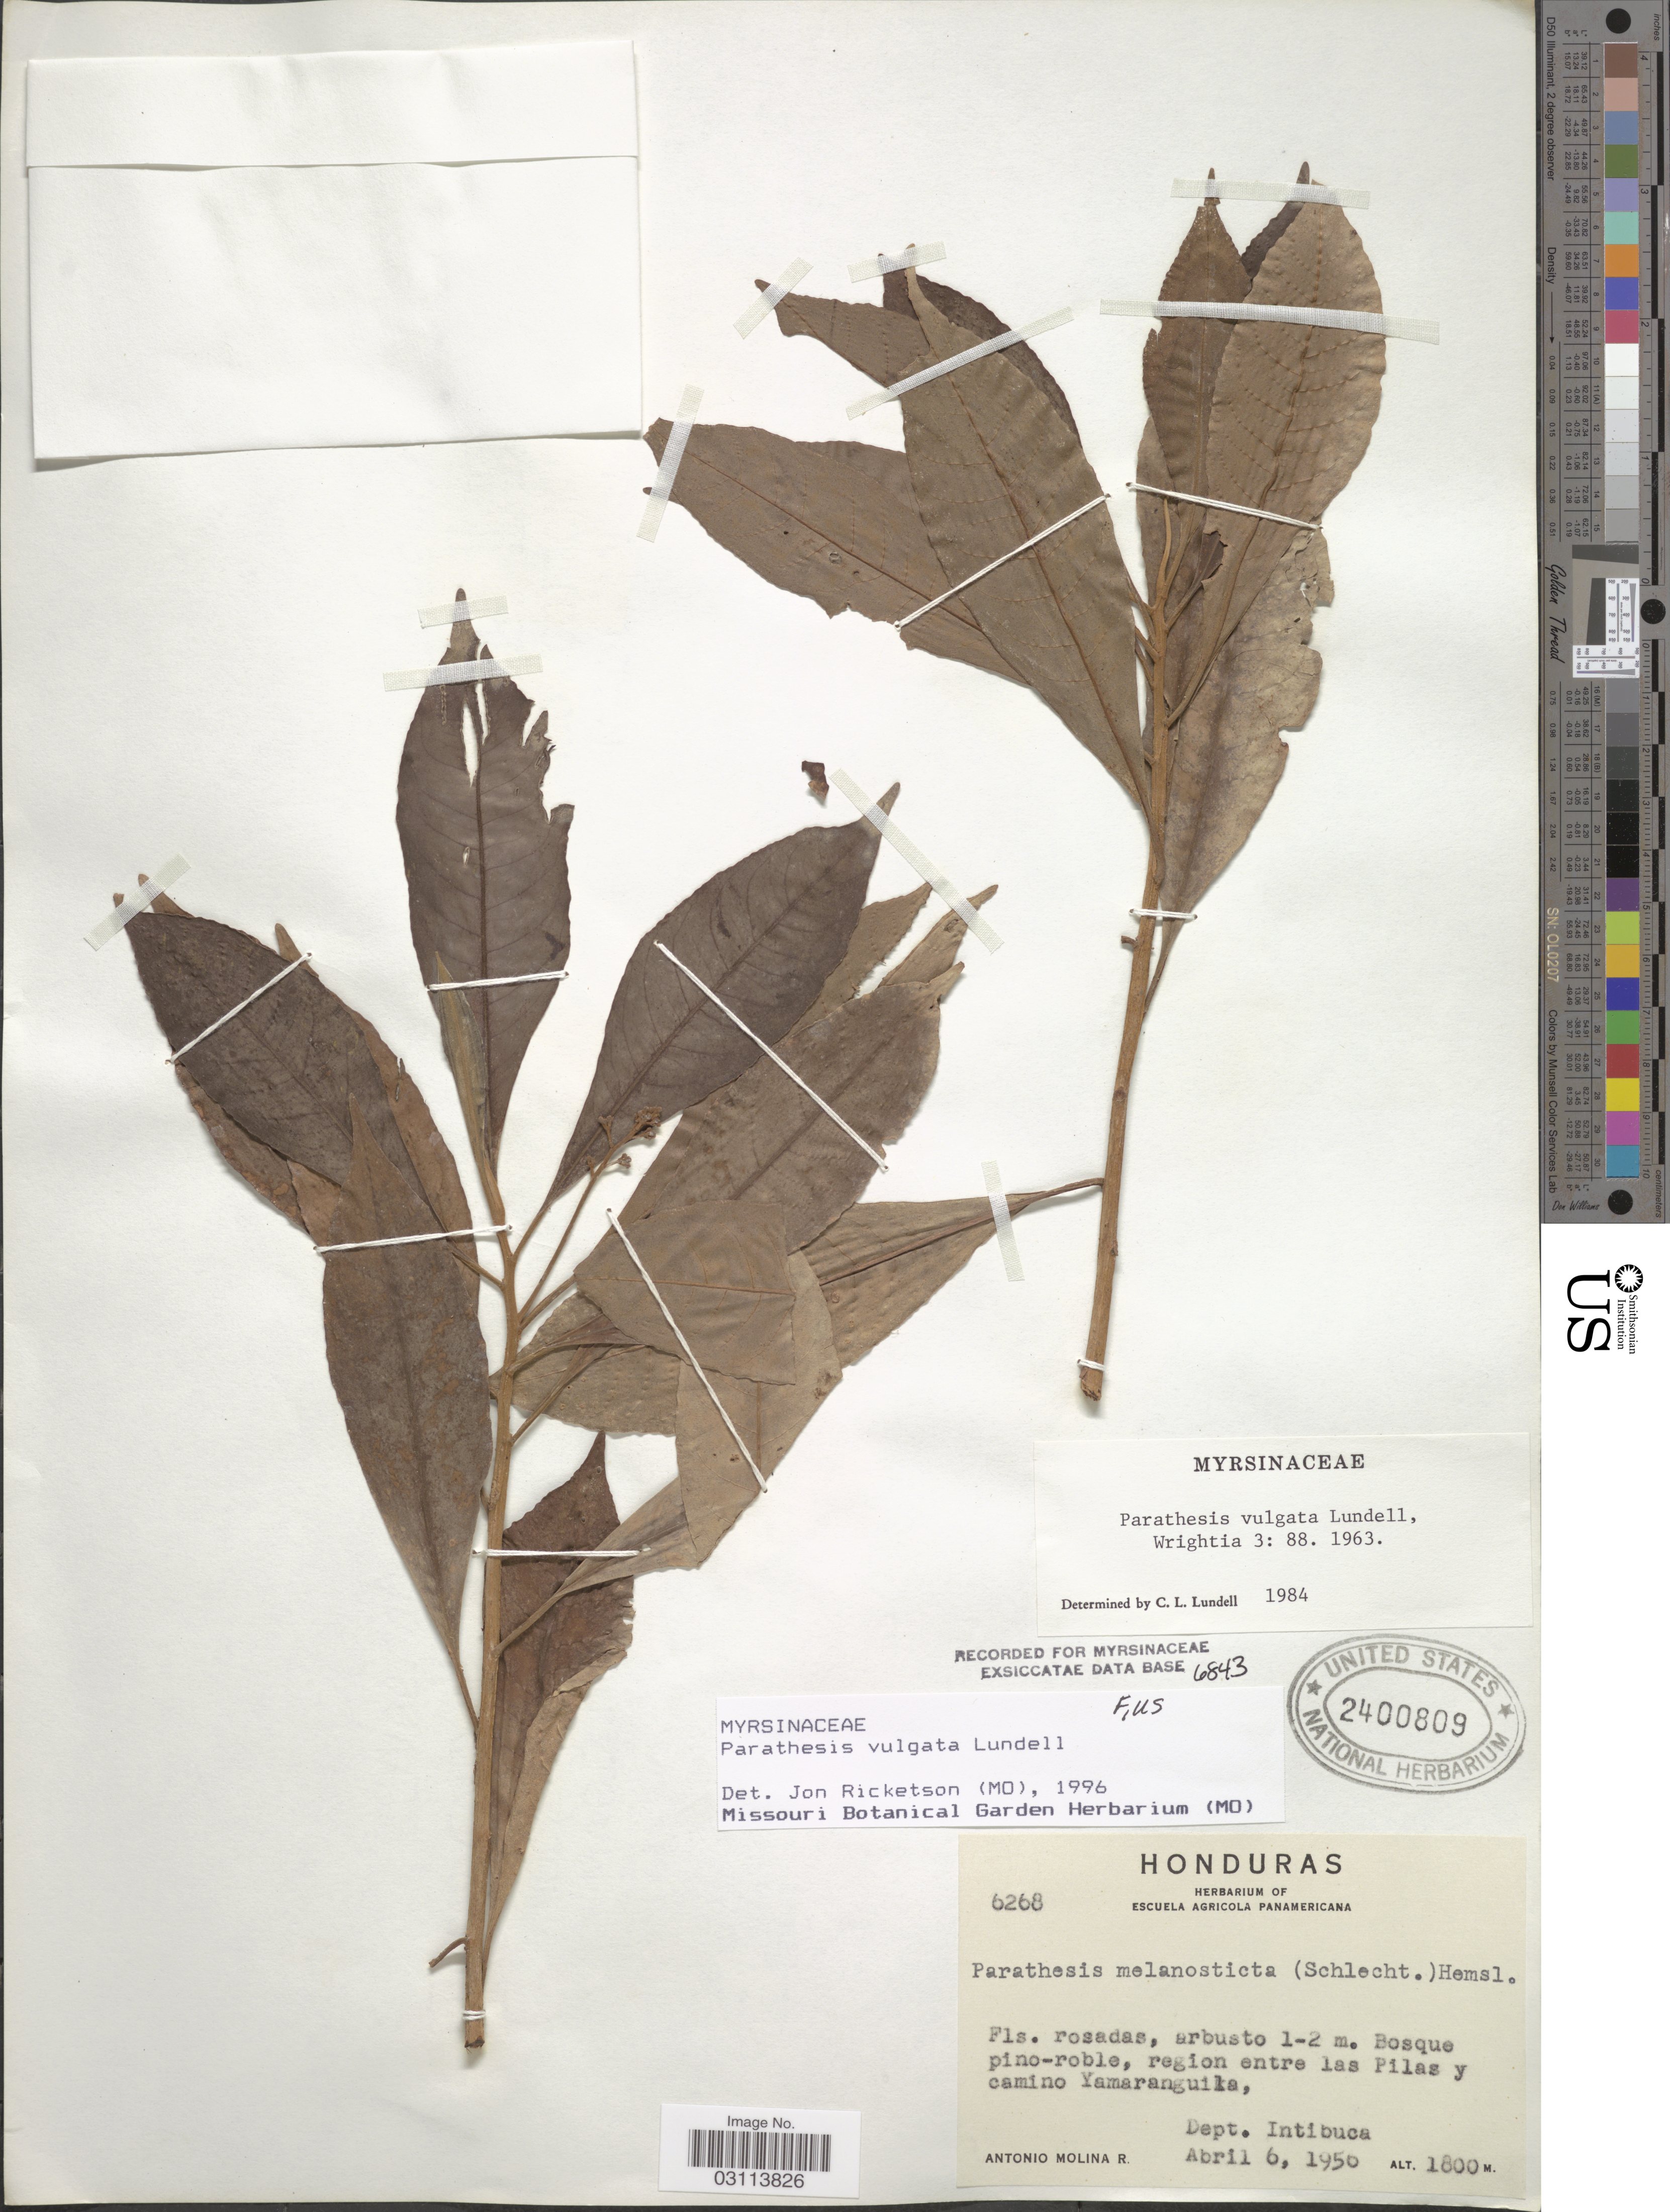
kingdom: Plantae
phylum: Tracheophyta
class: Magnoliopsida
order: Ericales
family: Primulaceae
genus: Parathesis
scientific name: Parathesis vulgata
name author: Lundell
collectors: A. Molina R.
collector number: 6268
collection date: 1956-04-06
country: Honduras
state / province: Intibuca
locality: Bosque pino-roble, region entre las Pilas y camino Yamaranguila, Dept. Intibuca.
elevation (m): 1800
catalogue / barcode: US 2400809